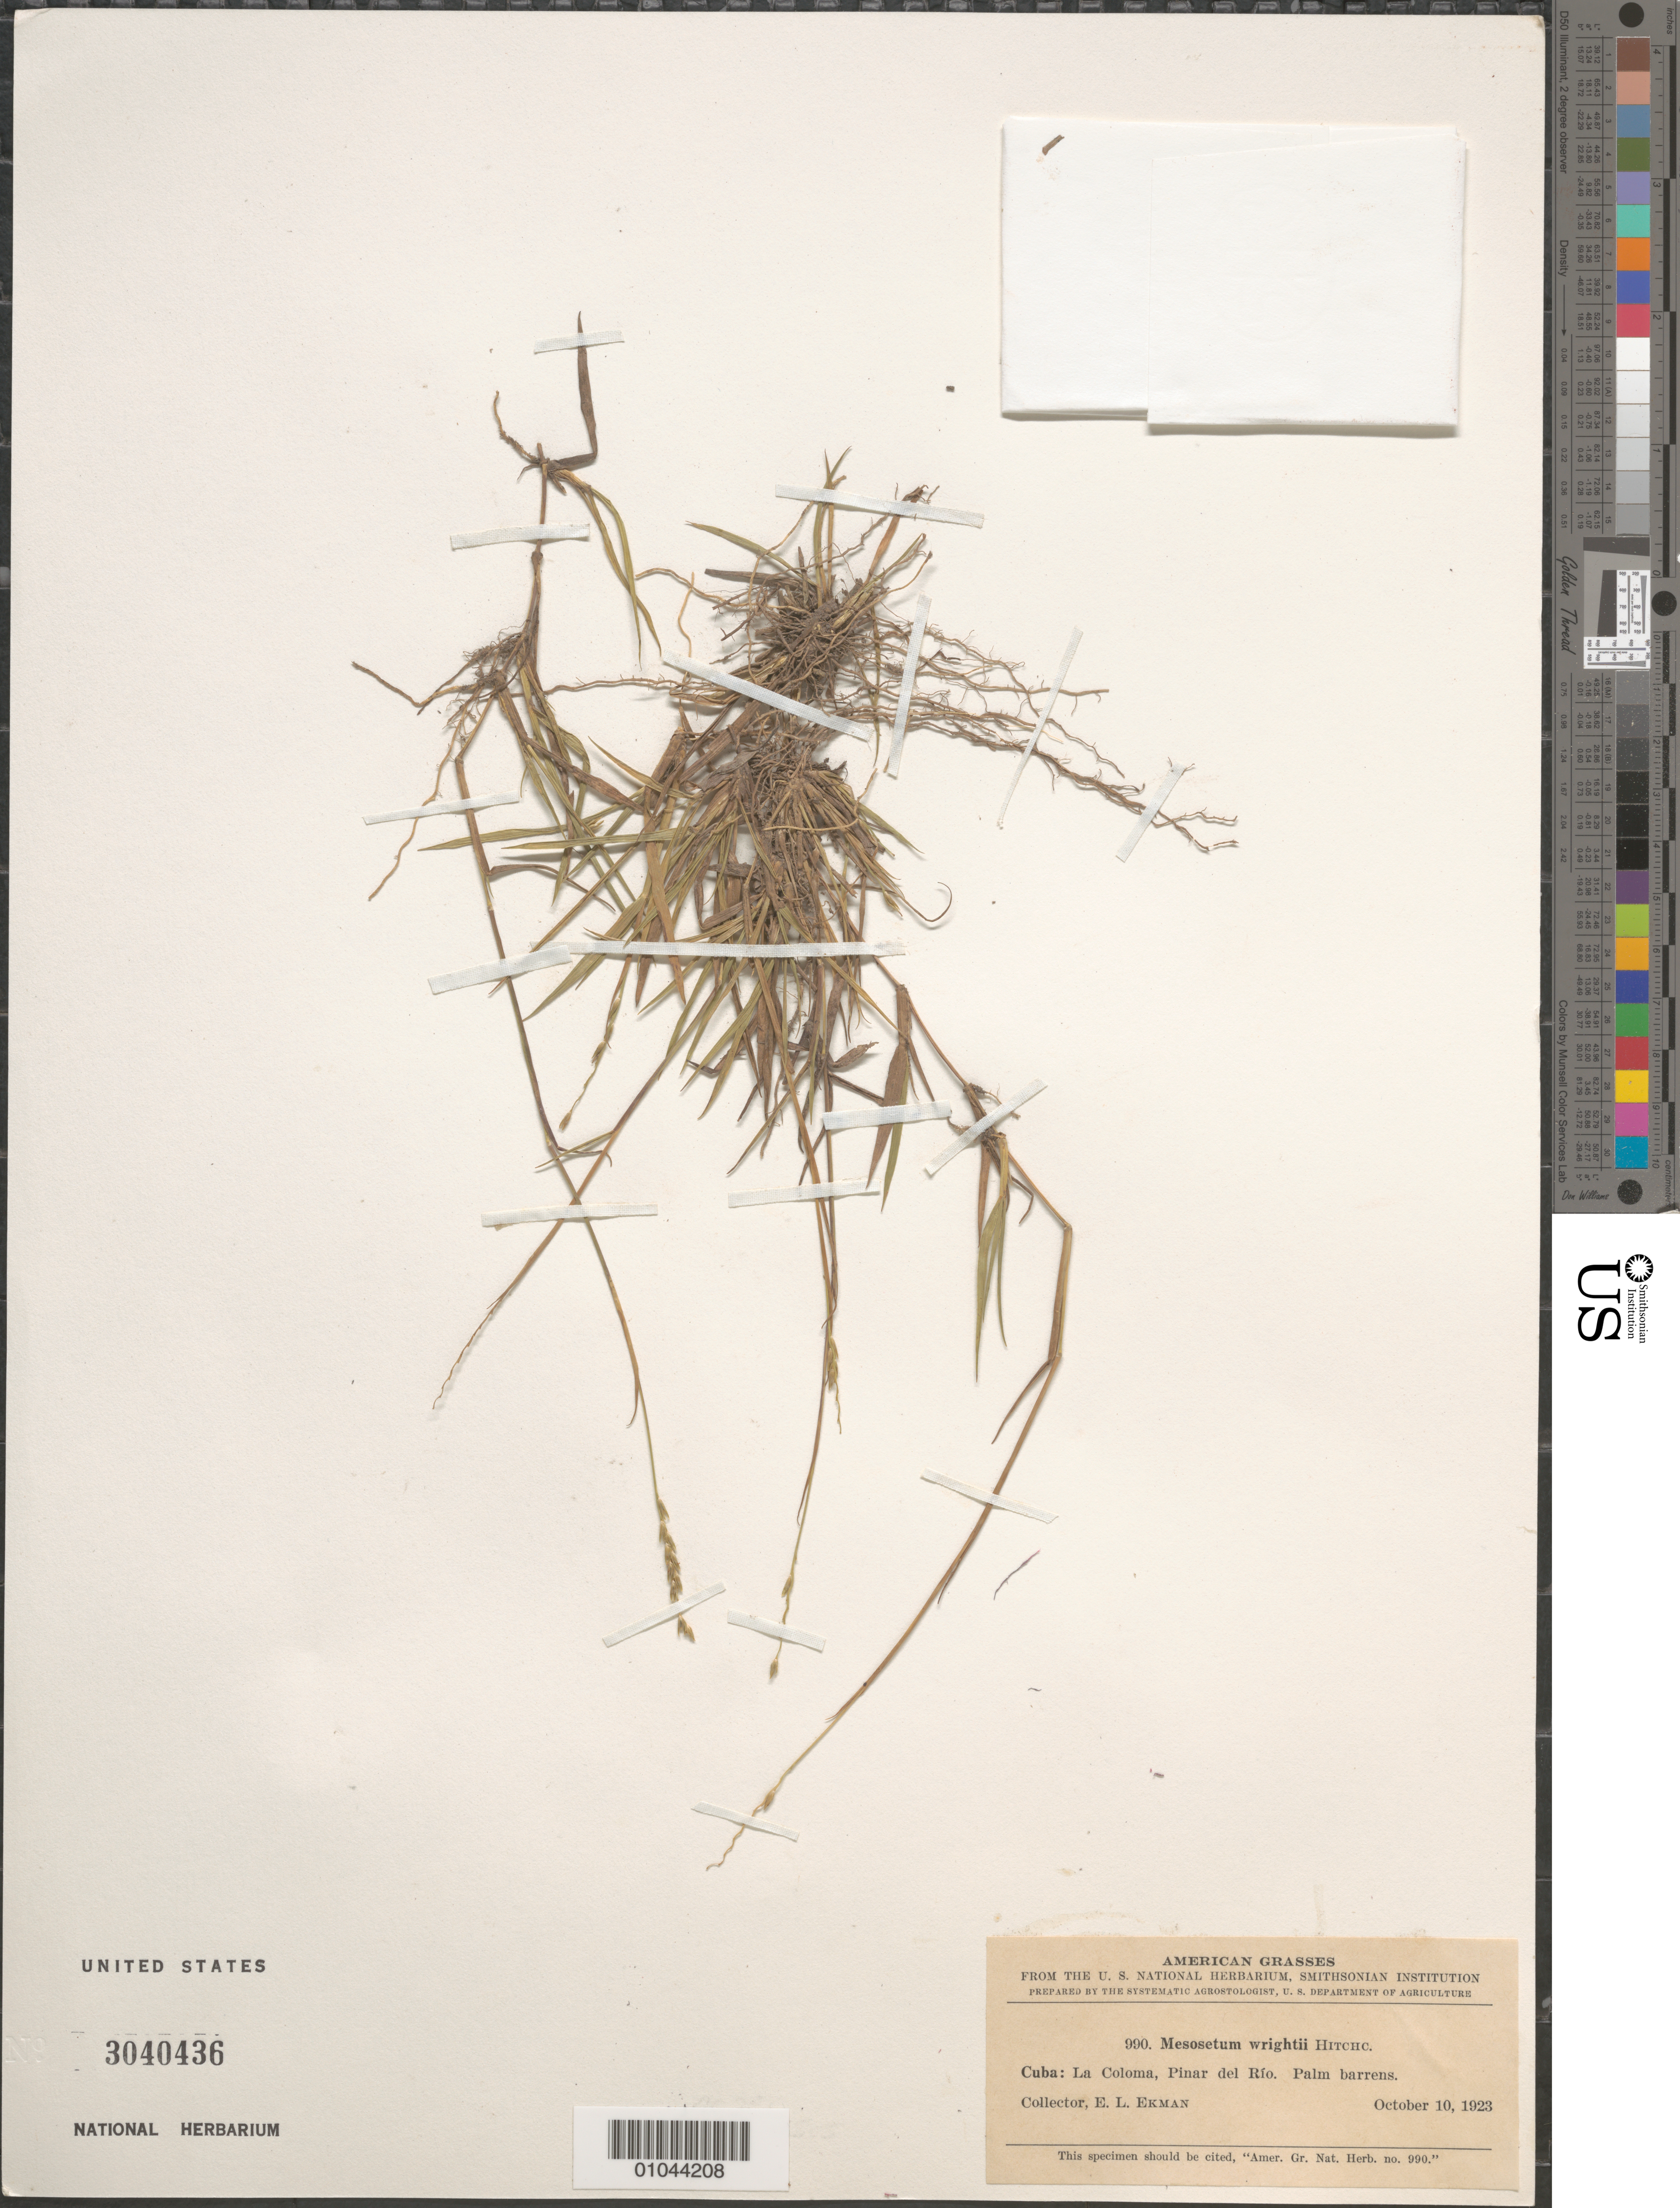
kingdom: Plantae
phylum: Tracheophyta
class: Liliopsida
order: Poales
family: Poaceae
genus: Mesosetum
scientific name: Mesosetum loliiforme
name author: (Hochst. ex Steud.) Chase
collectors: E. L. Ekman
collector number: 990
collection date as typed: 10 Oct 1923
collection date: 1923-10-10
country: Cuba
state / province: Pinar del Rio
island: Cuba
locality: La Coloma, Palm barrens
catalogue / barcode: US 3040436